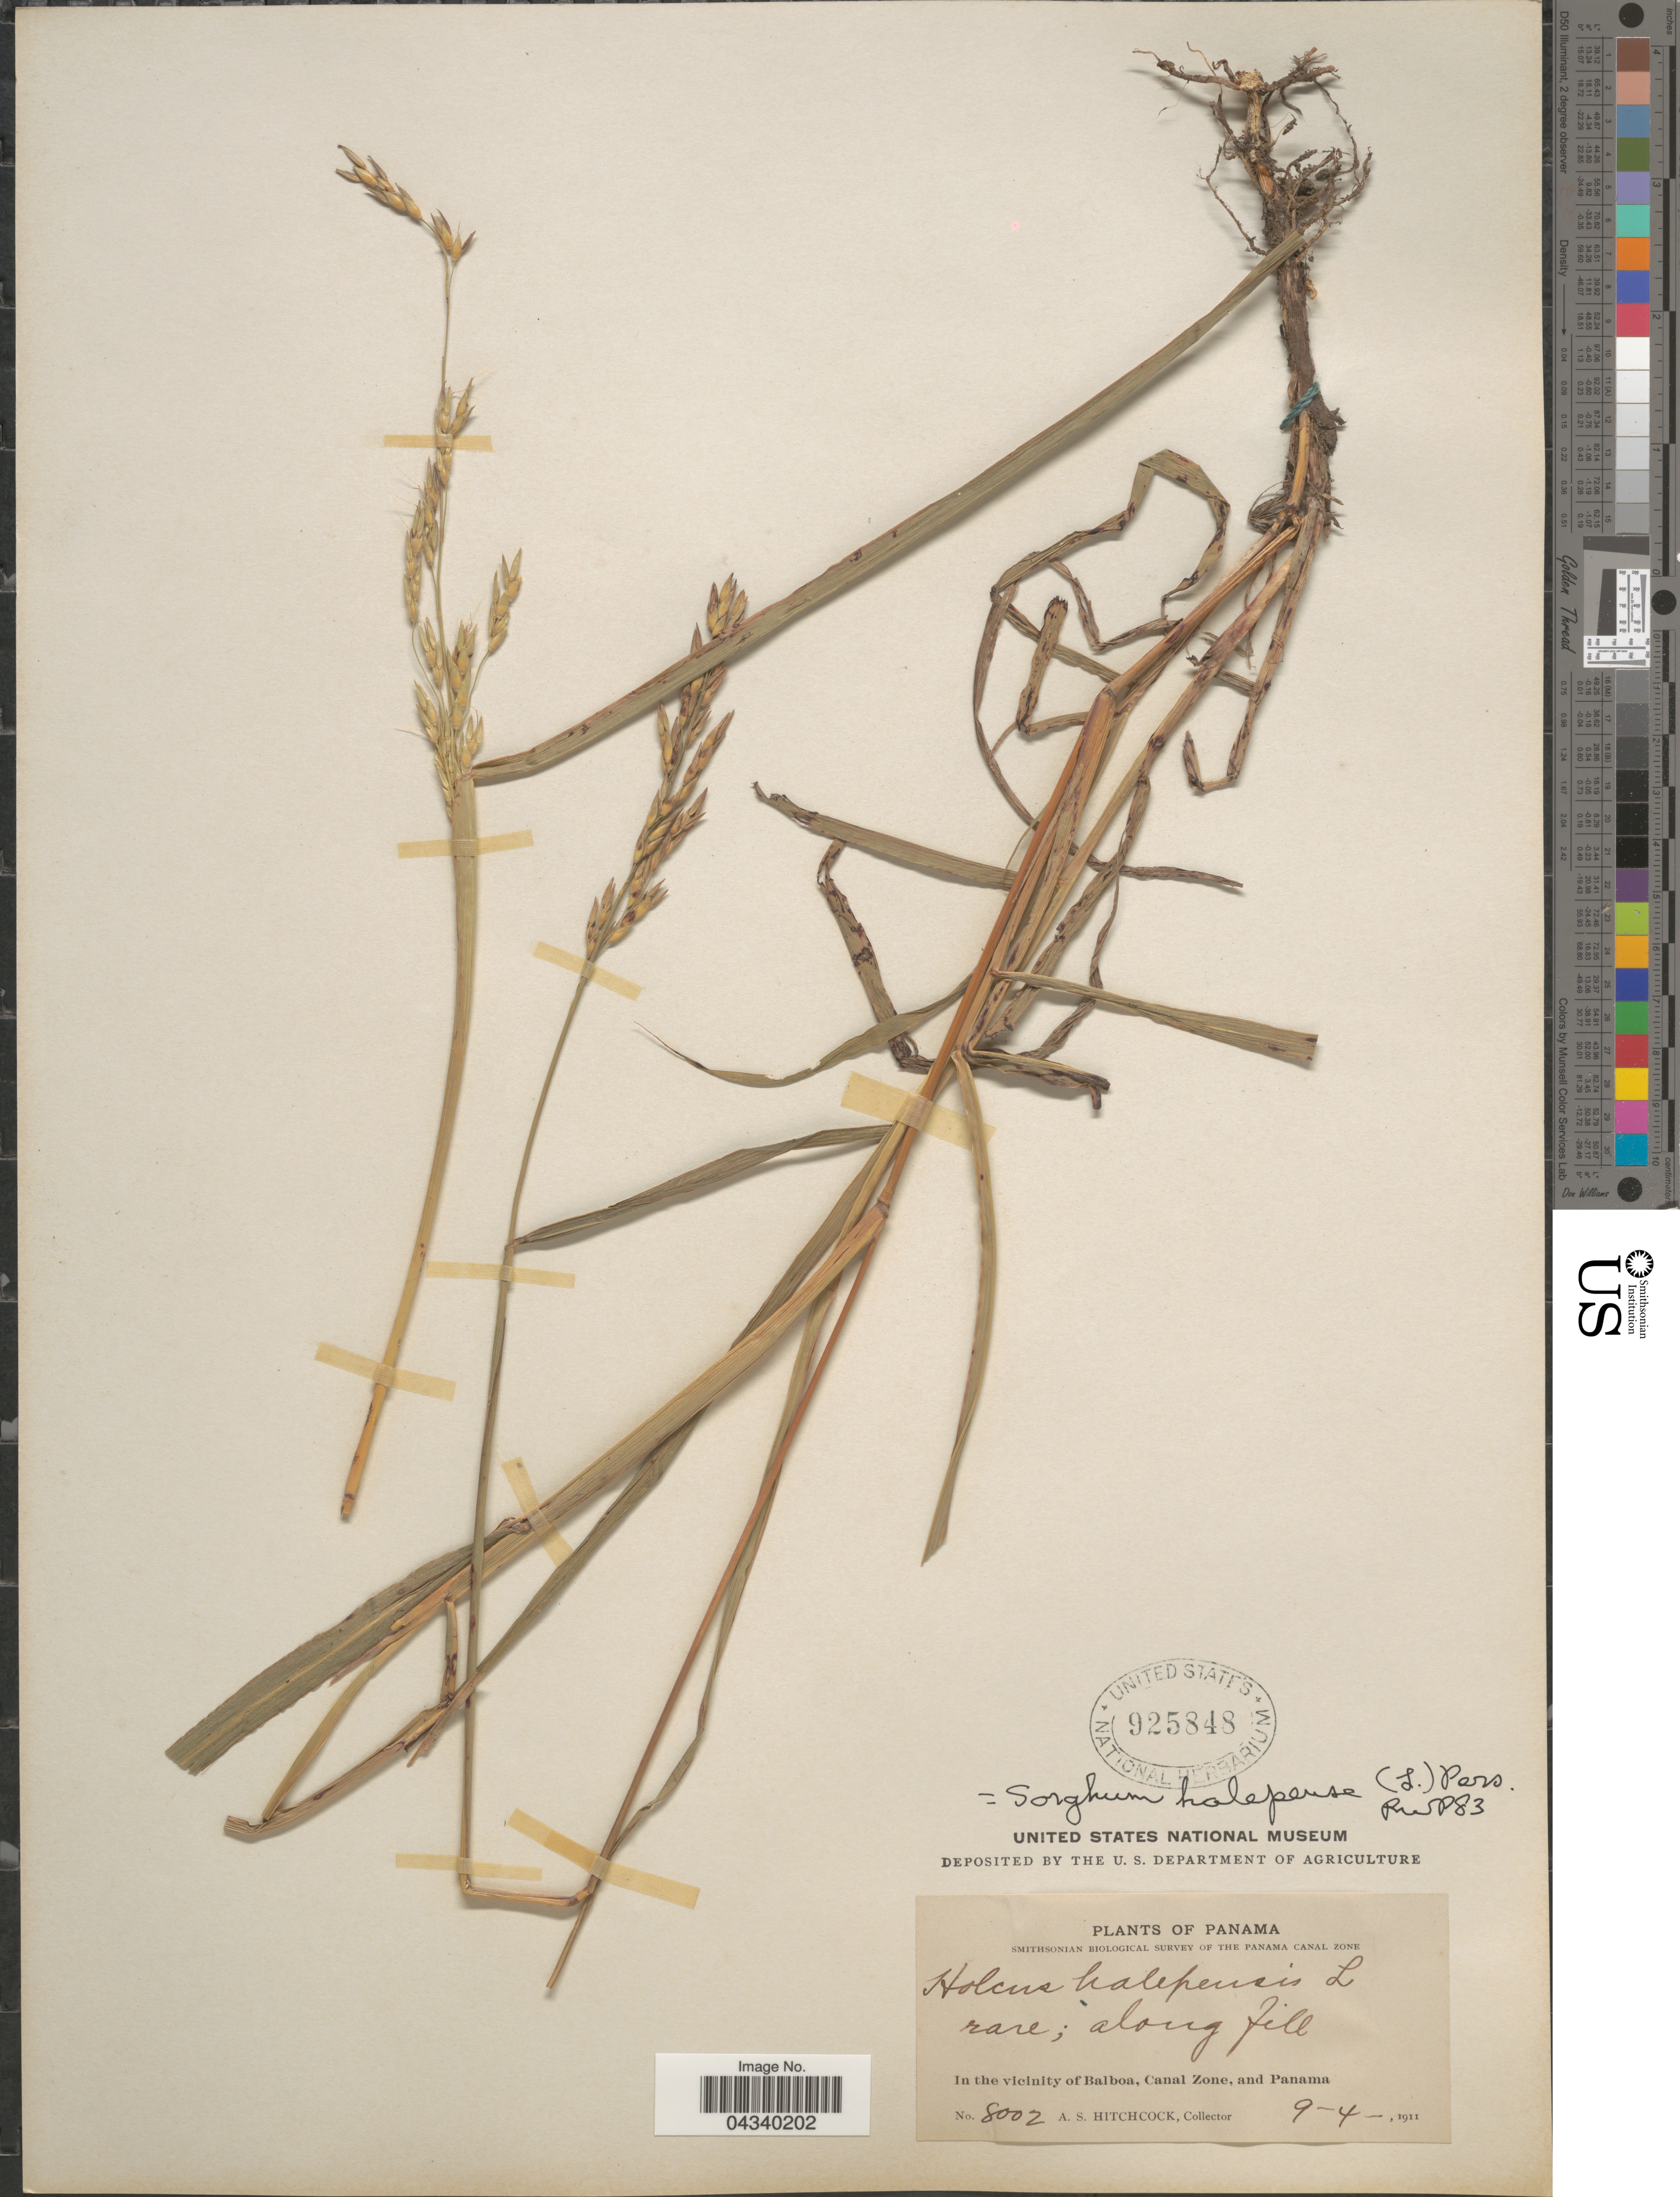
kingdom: Plantae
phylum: Tracheophyta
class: Liliopsida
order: Poales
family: Poaceae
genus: Sorghum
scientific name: Sorghum halepense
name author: (L.) Pers.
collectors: A. S. Hitchcock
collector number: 8002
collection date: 1911-04-09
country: Panama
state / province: Colón / Panamá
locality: Smithsonian Biological Survey of the Panama Canal Zone. In the vicinity of Balboa, Canal Zone, and Panama.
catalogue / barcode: US 925848